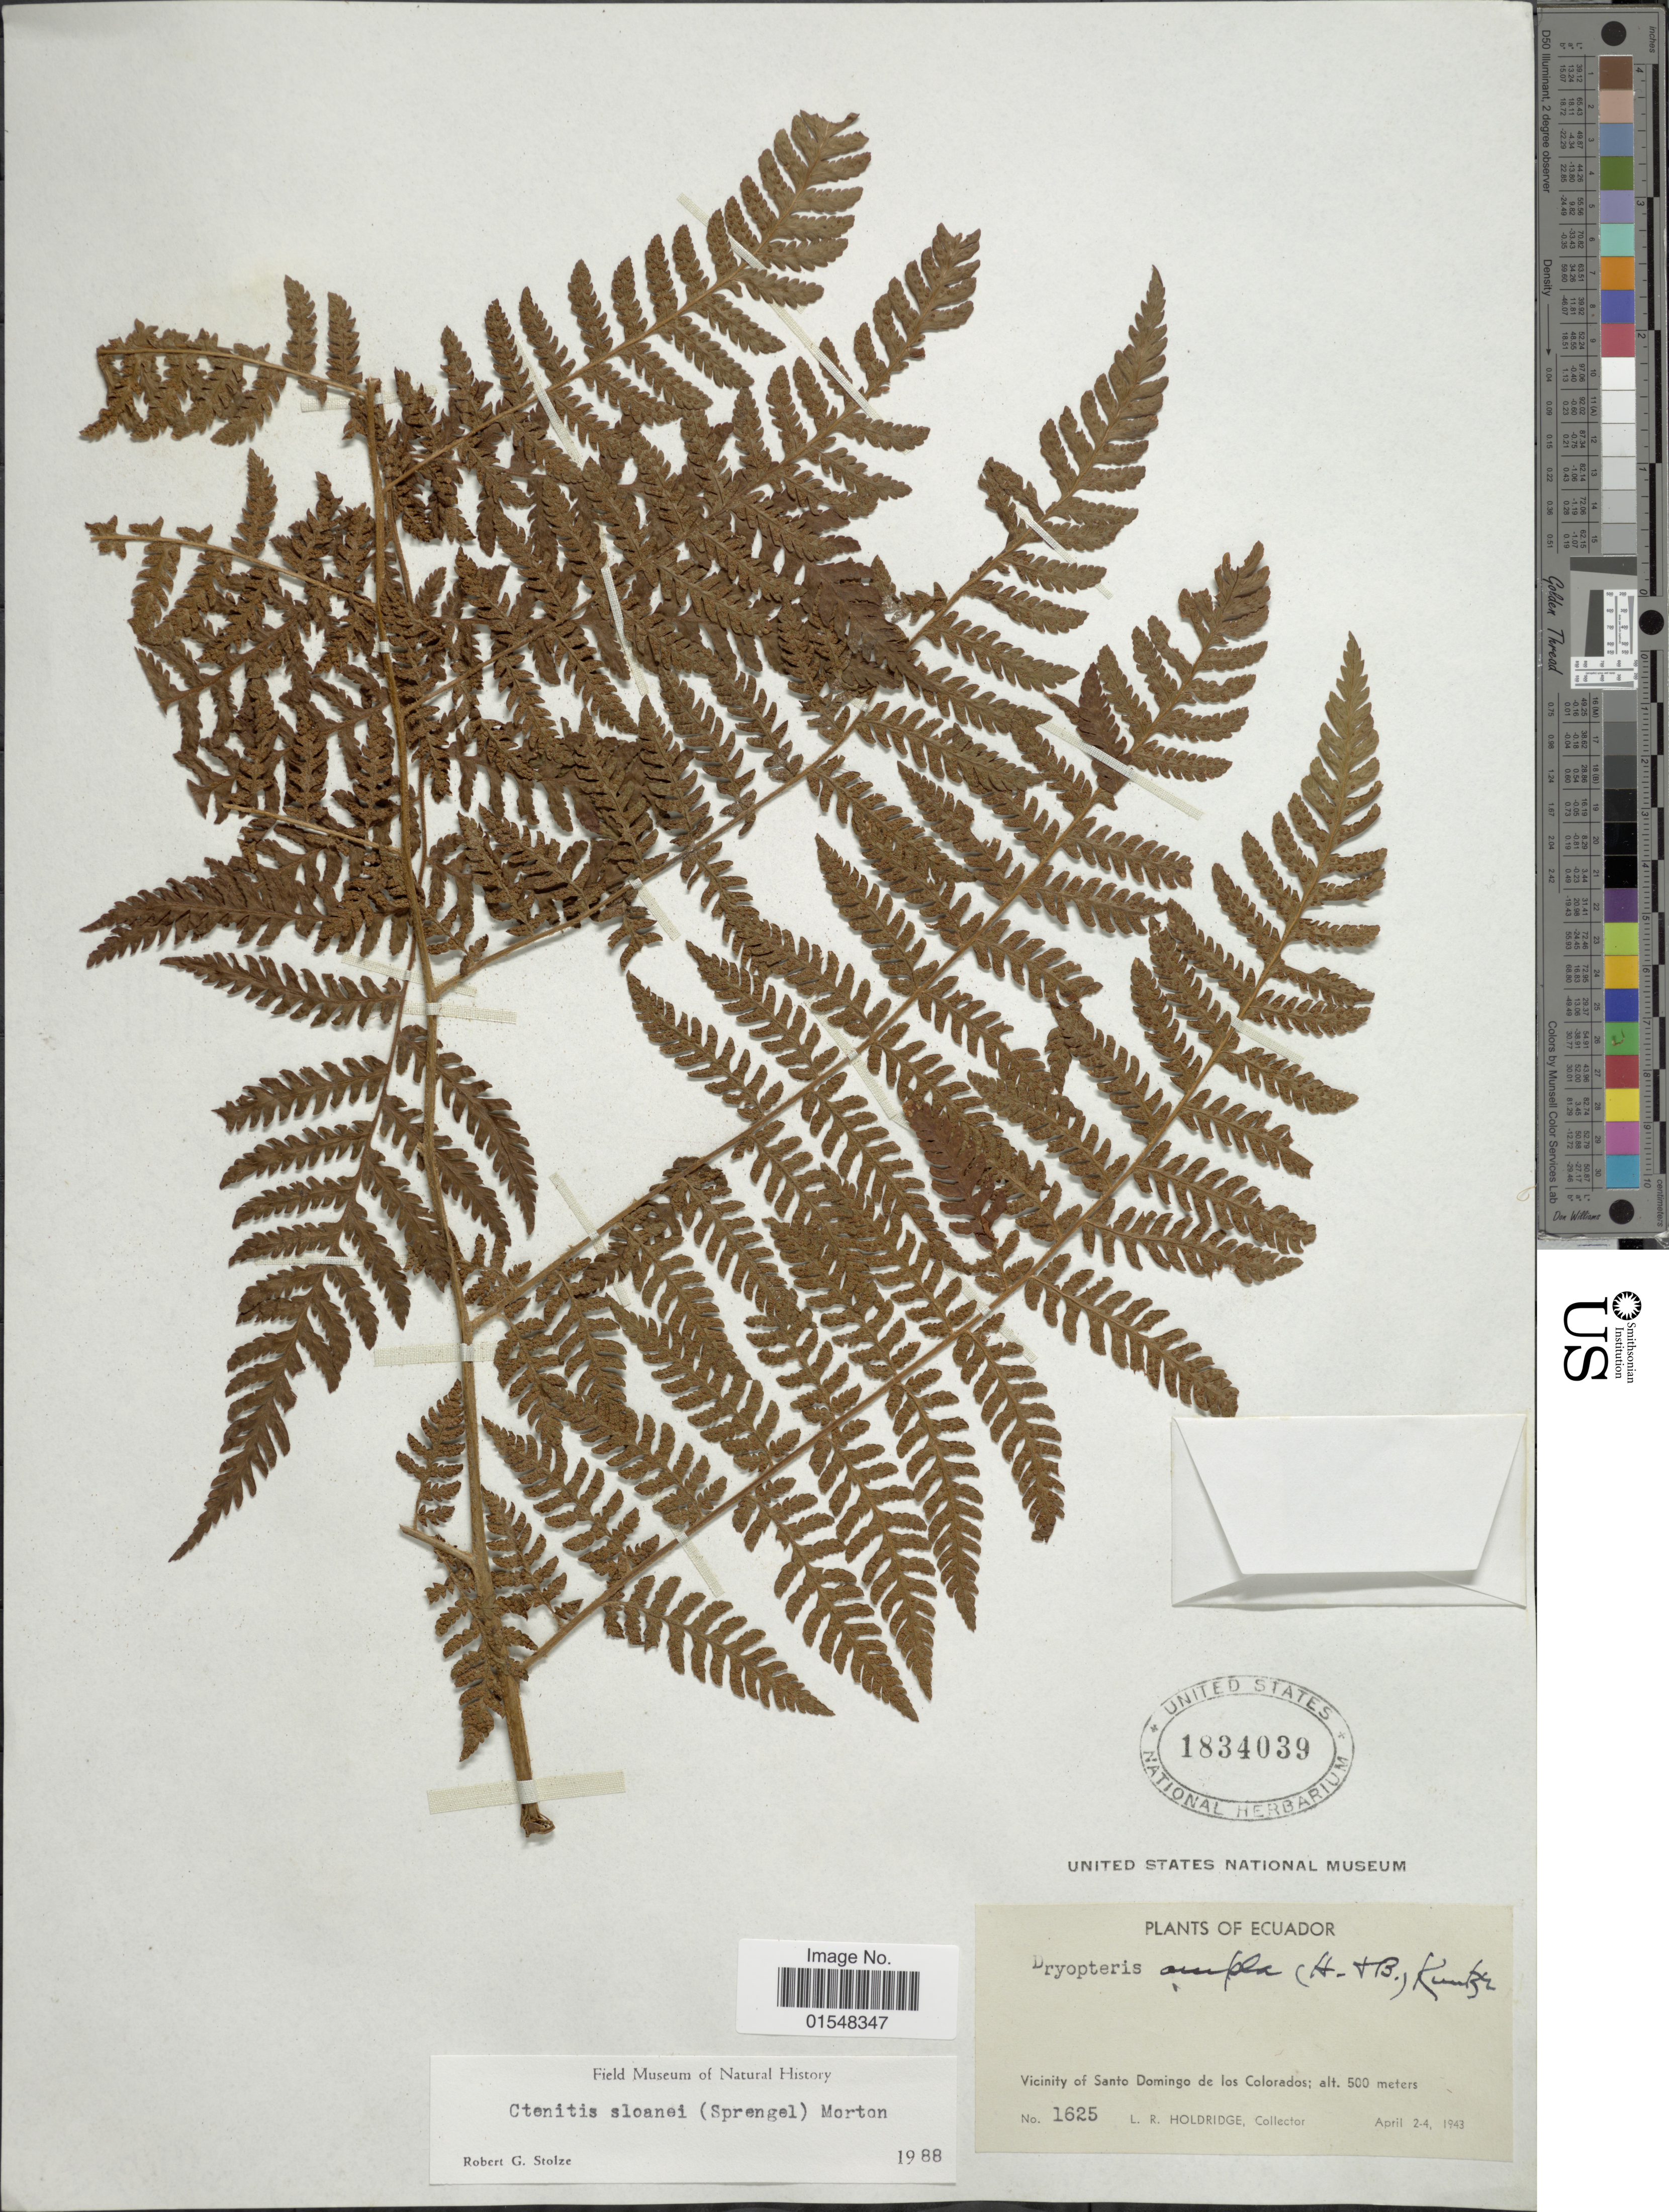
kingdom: Plantae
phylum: Tracheophyta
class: Polypodiopsida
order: Polypodiales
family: Dryopteridaceae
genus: Ctenitis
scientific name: Ctenitis sloanei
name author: (Poepp. ex Spreng.) C.V. Morton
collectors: L. Holdridge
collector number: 1625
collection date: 1943-04-02/1943-04-04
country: Ecuador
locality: Vicinity of Santo Domingo de los Colorados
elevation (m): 500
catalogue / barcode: US 1834039